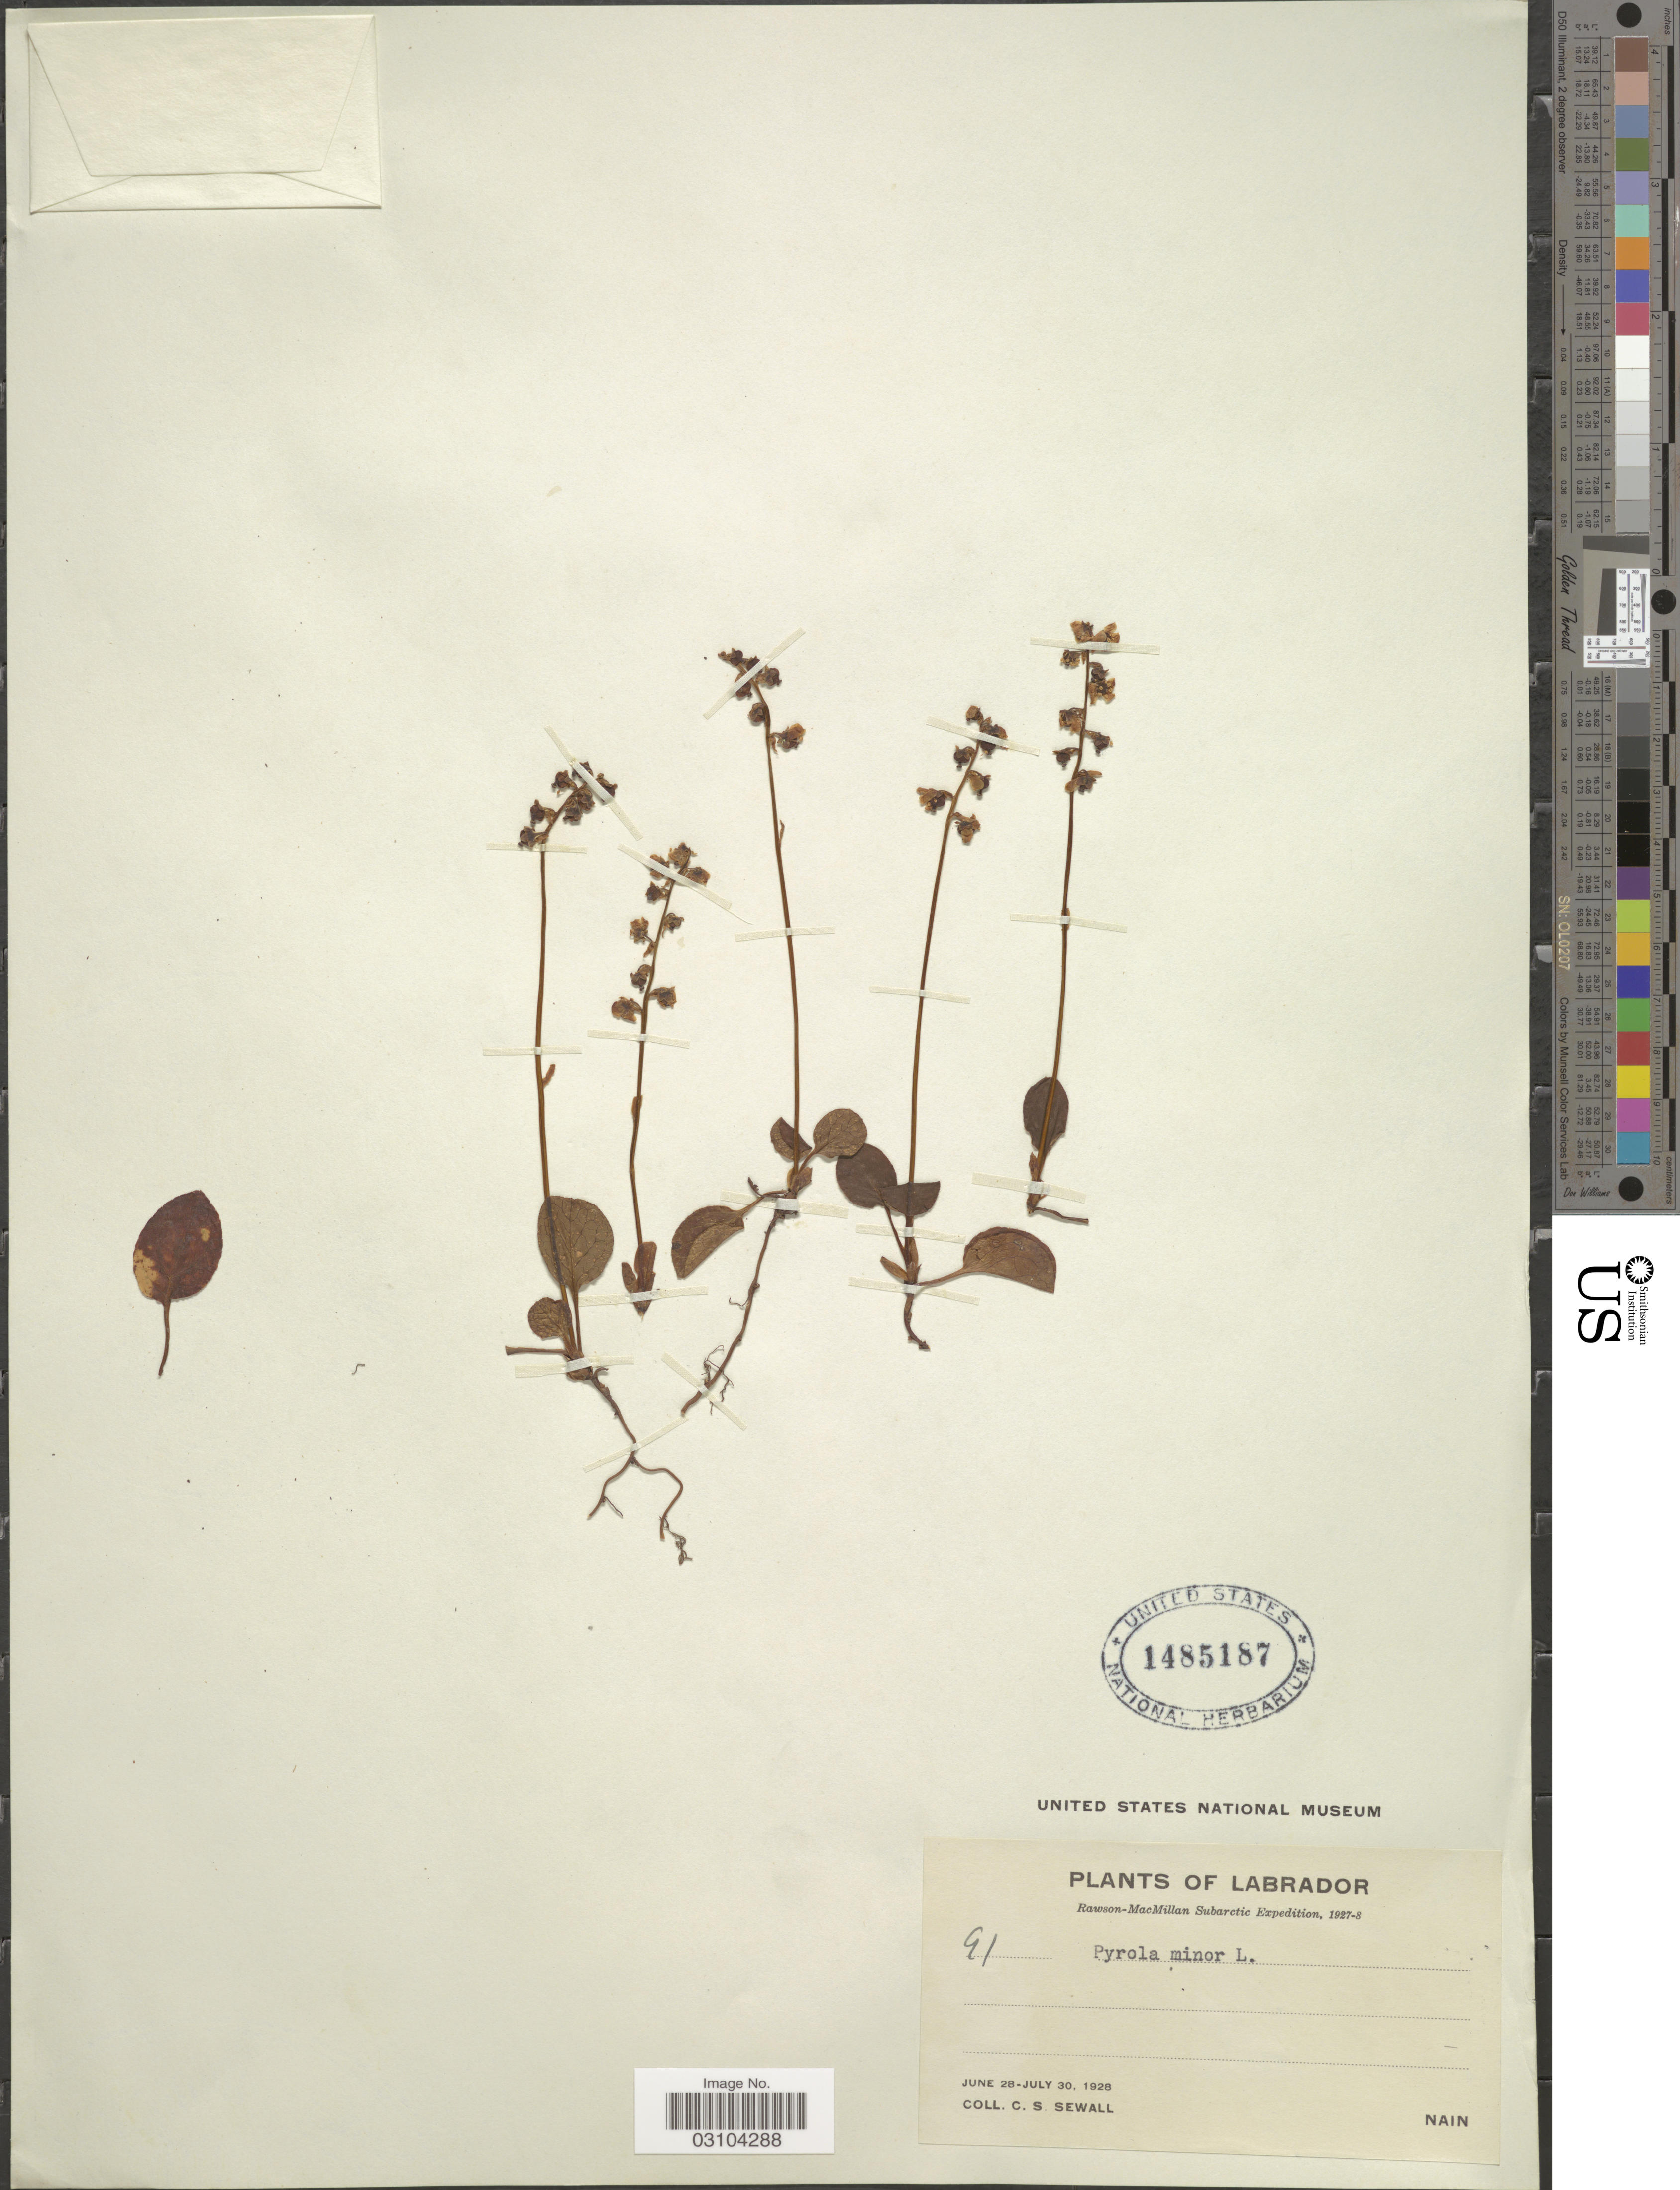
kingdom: Plantae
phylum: Tracheophyta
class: Magnoliopsida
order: Ericales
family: Ericaceae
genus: Pyrola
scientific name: Pyrola minor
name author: L.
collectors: C. Sewall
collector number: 91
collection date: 1928-06-28/1928-07-30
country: Canada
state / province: Newfoundland and Labrador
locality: Labrador, Nain.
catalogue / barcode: US 1485187